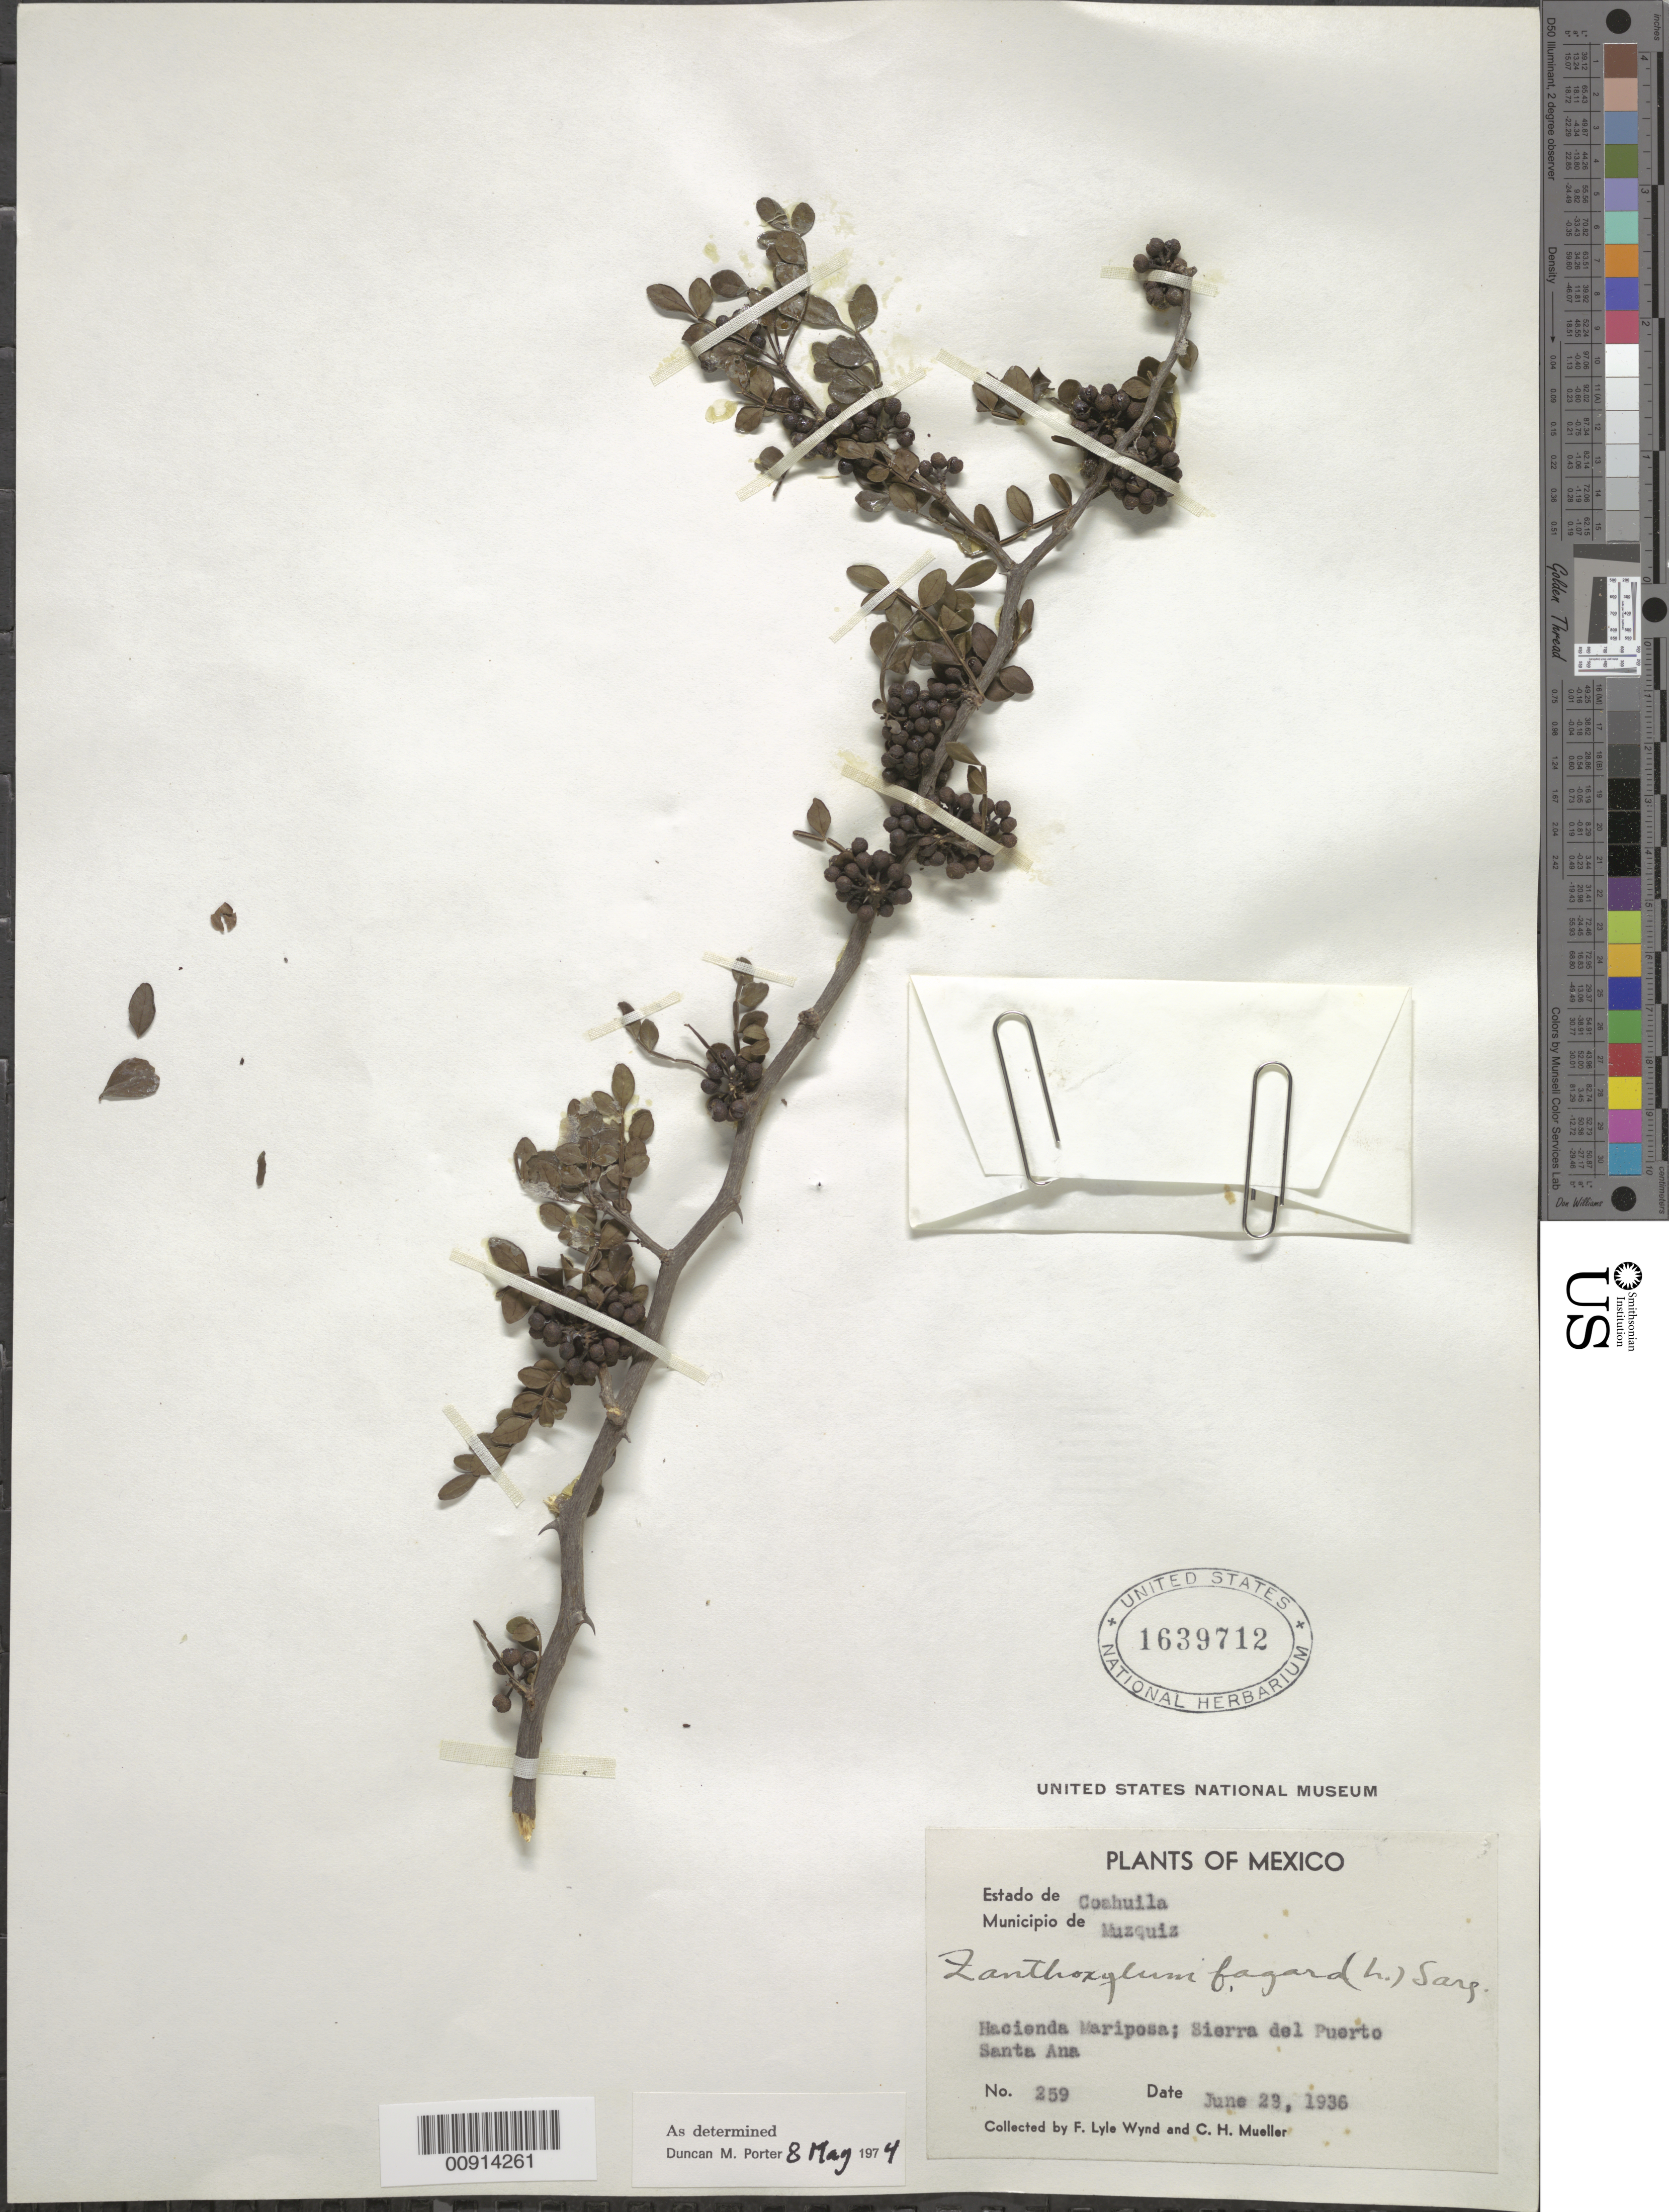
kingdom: Plantae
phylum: Tracheophyta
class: Magnoliopsida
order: Sapindales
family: Rutaceae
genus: Zanthoxylum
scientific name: Zanthoxylum fagara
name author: (L.) Sarg.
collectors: F. L. Wynd & C. H. Mueller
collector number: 259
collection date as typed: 23 Jun 1936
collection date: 1936-06-23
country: Mexico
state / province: Coahuila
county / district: Múzquiz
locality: Estado de Coahuila, Municipio Múzquiz, Hacienda Mariposa; Sierra del Puerto Santa Ana.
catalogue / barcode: US 1639712